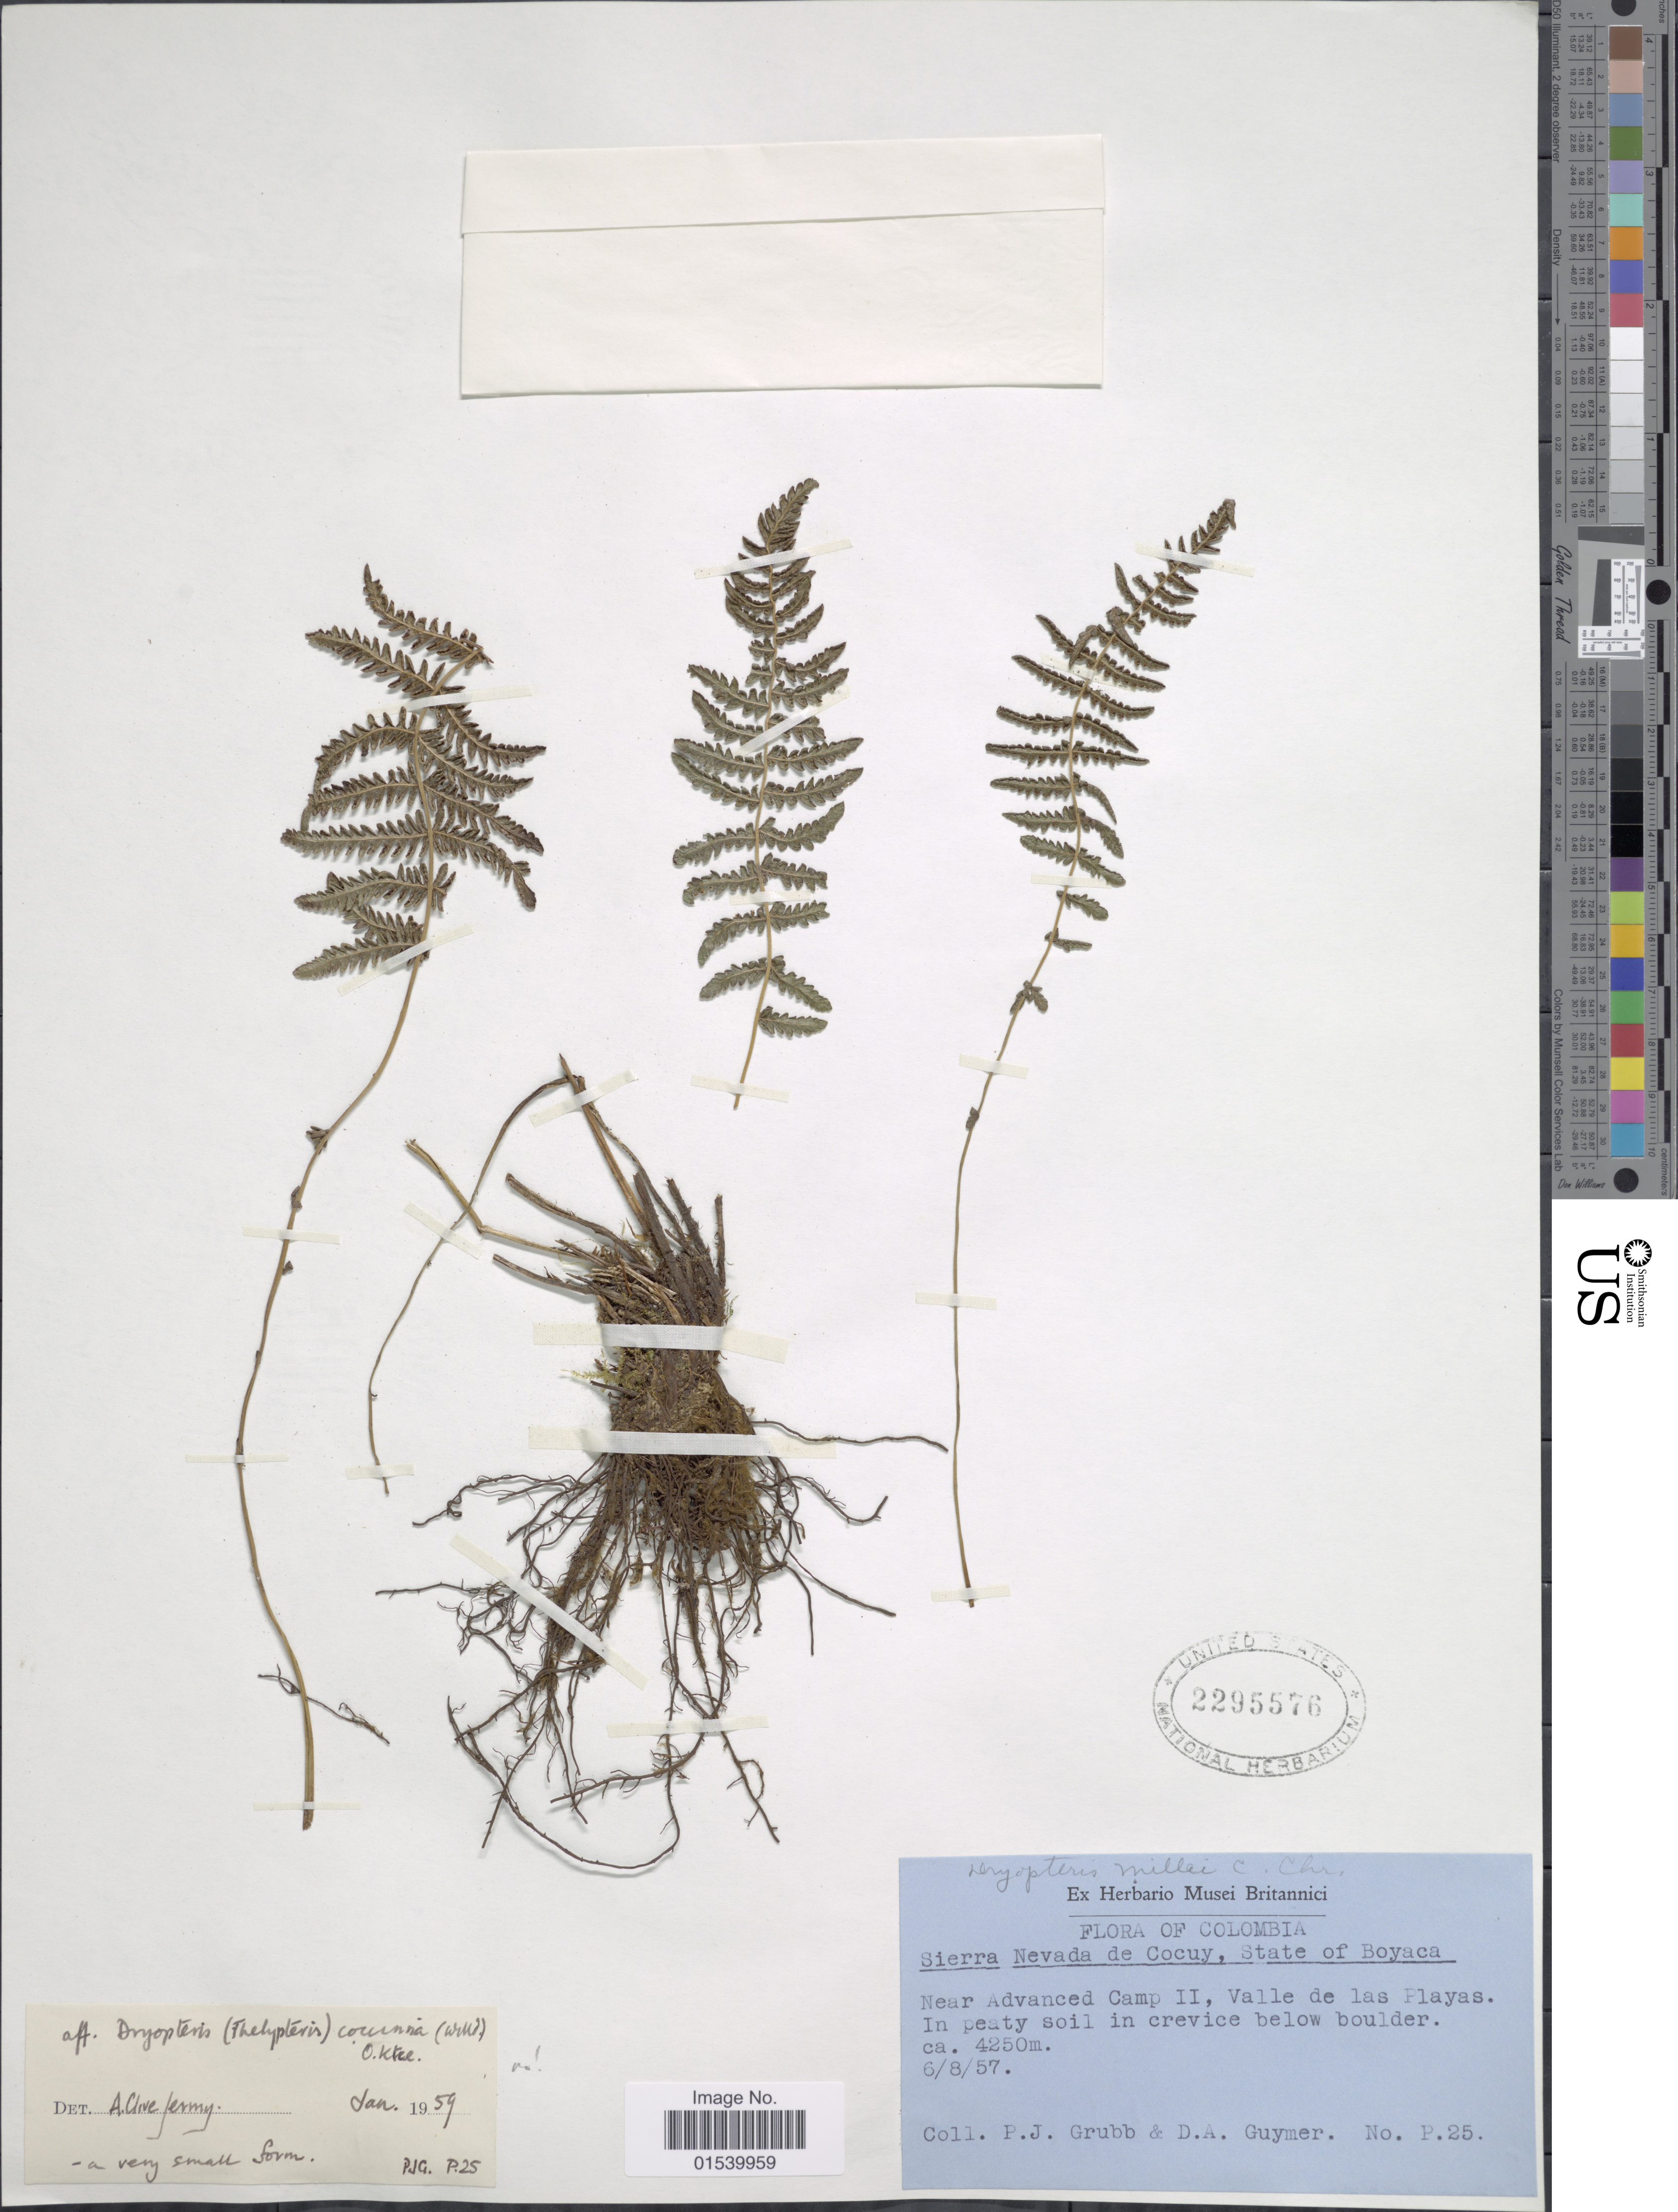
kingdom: Plantae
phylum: Tracheophyta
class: Polypodiopsida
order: Polypodiales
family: Thelypteridaceae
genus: Amauropelta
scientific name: Amauropelta caucaensis (Hieron.) comb. nov., ined. 2015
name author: (Hieron.)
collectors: P. J. Grubb & D. Guymer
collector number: P.25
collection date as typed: Transcribed d/m/y: 6/8/57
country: Colombia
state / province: Boyacá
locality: Sierra Nevada de Cocuy, Near Advanced Camp II, Valle de las Playas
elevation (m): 4250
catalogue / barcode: US 2295576